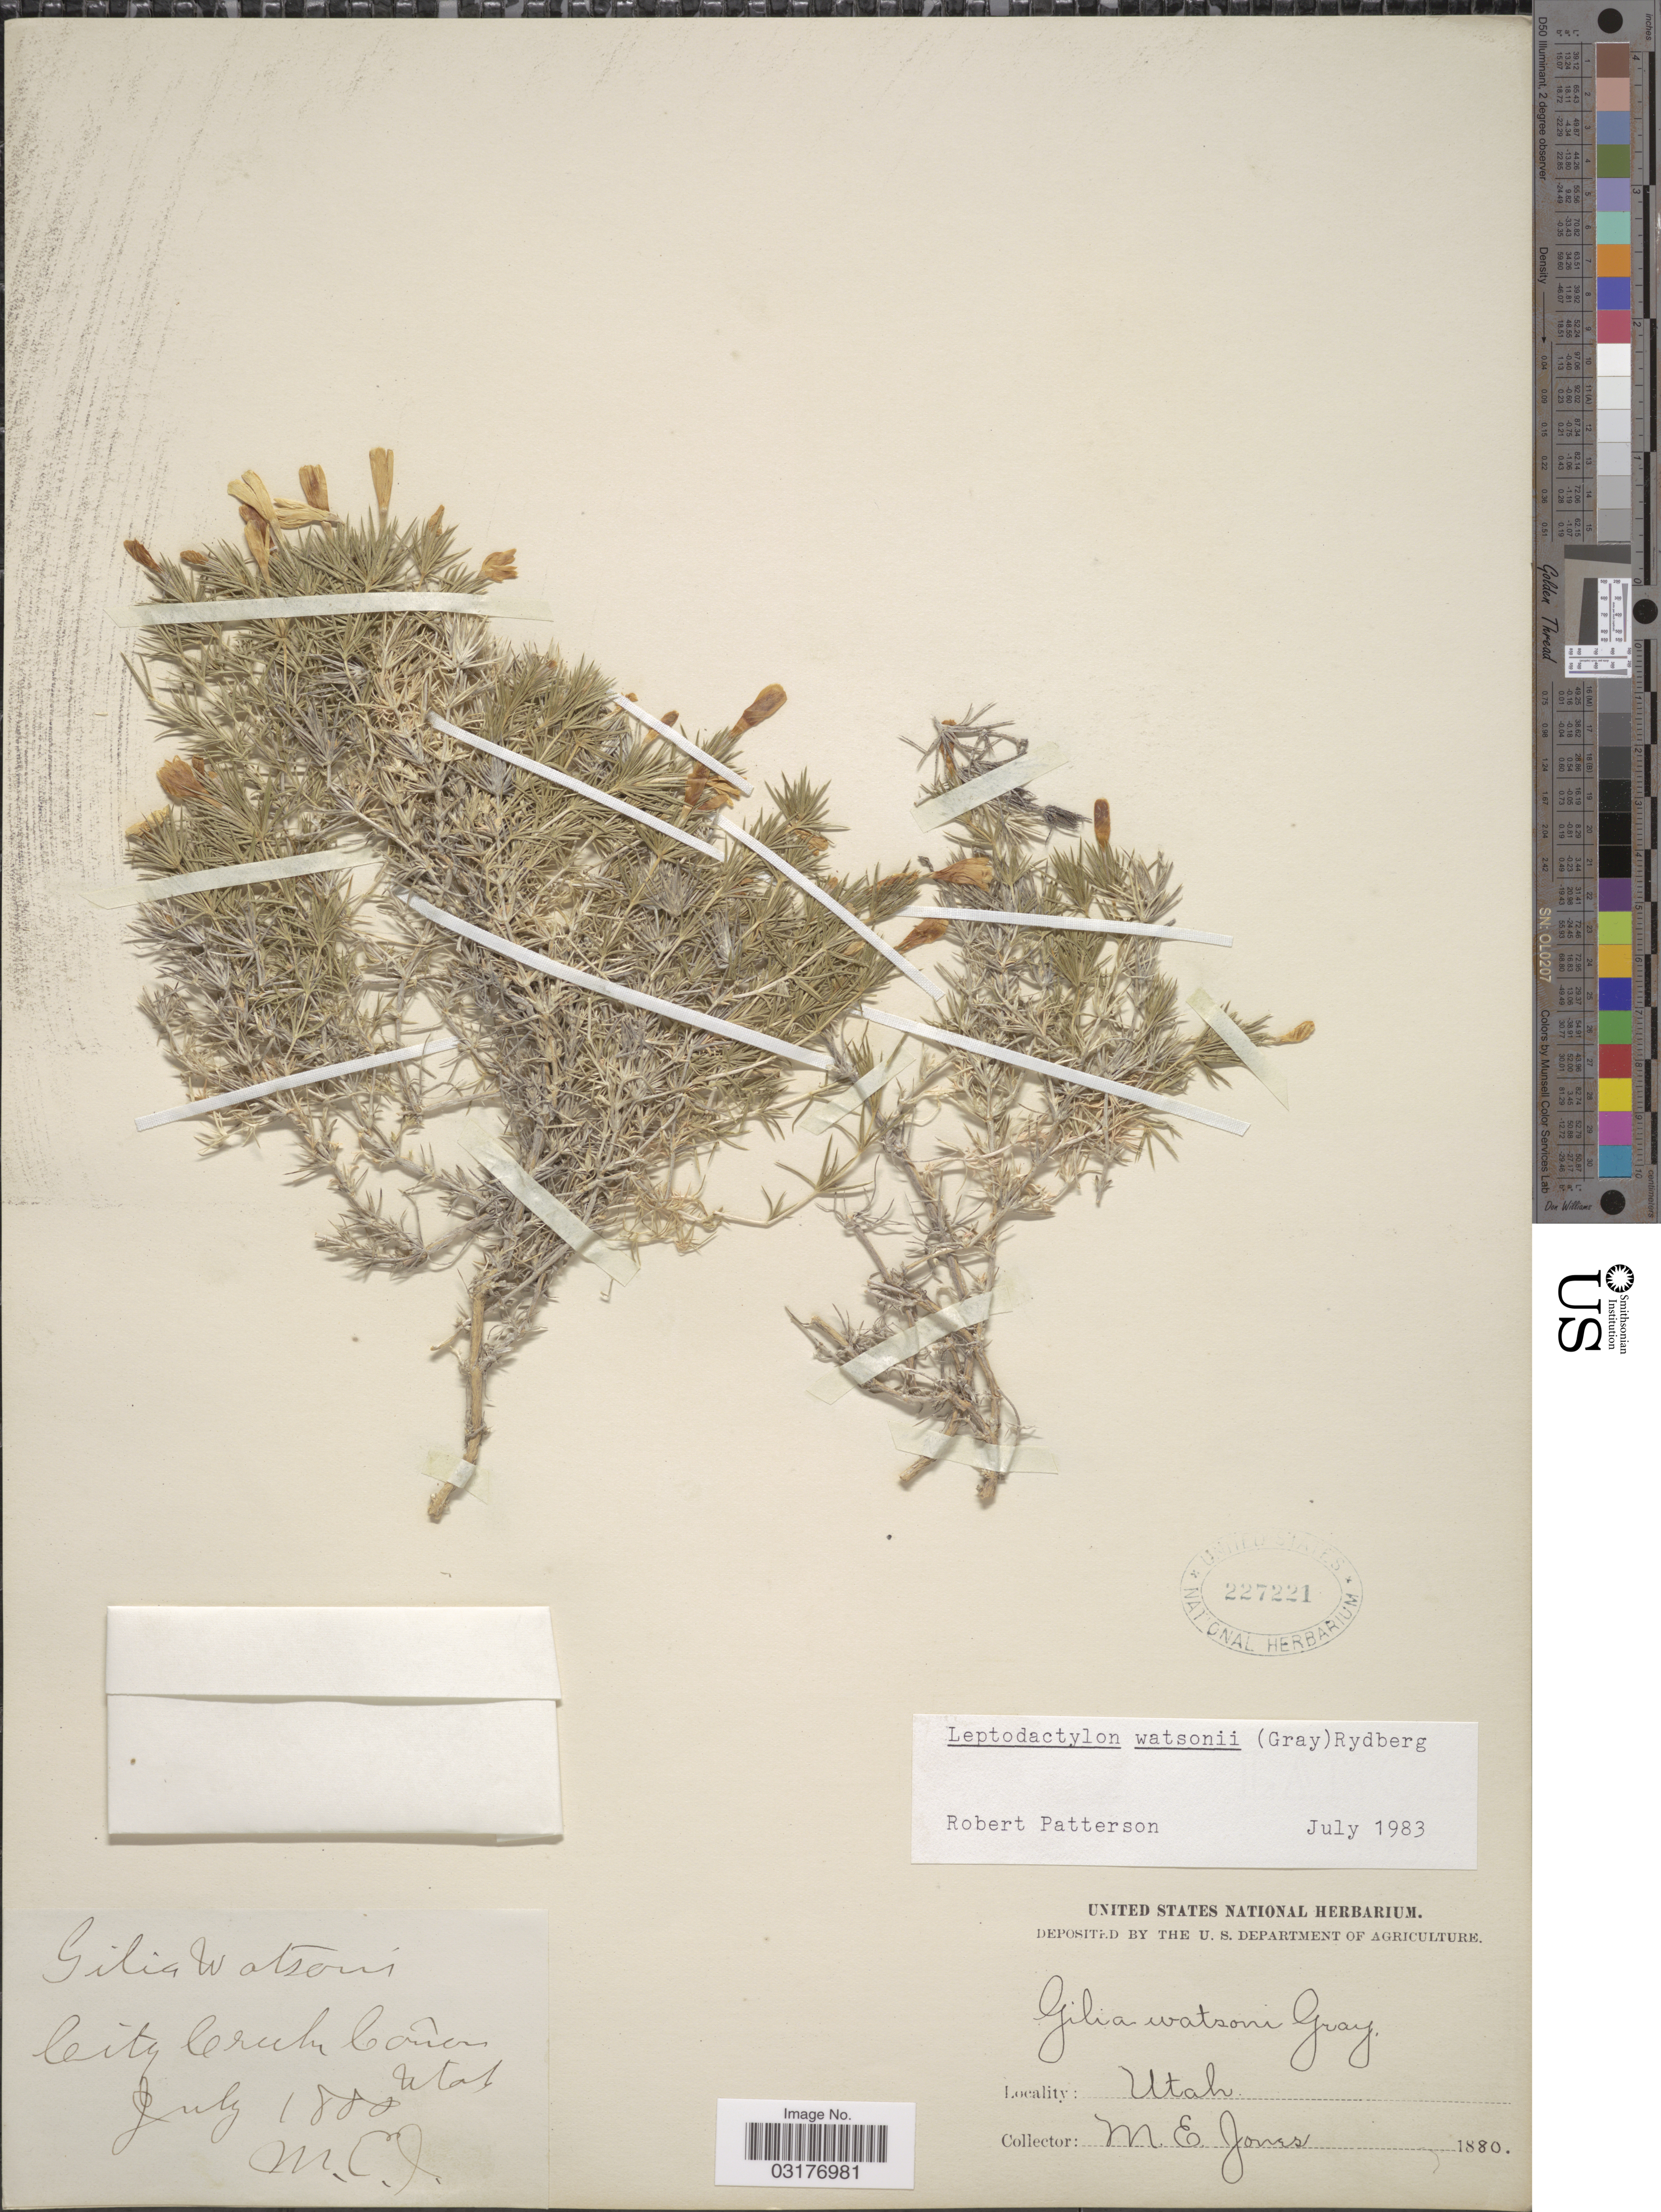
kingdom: Plantae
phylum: Tracheophyta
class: Magnoliopsida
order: Ericales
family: Polemoniaceae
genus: Linanthus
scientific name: Linanthus watsonii subsp. watsonii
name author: (A. Gray) Wherry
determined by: Strong, Mark T., (BOT), Smithsonian Institution - National Museum of Natural History (UNITED STATES)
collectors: M. E. Jones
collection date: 1880-07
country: United States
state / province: Utah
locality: City Creek Cañon.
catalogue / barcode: US 227221